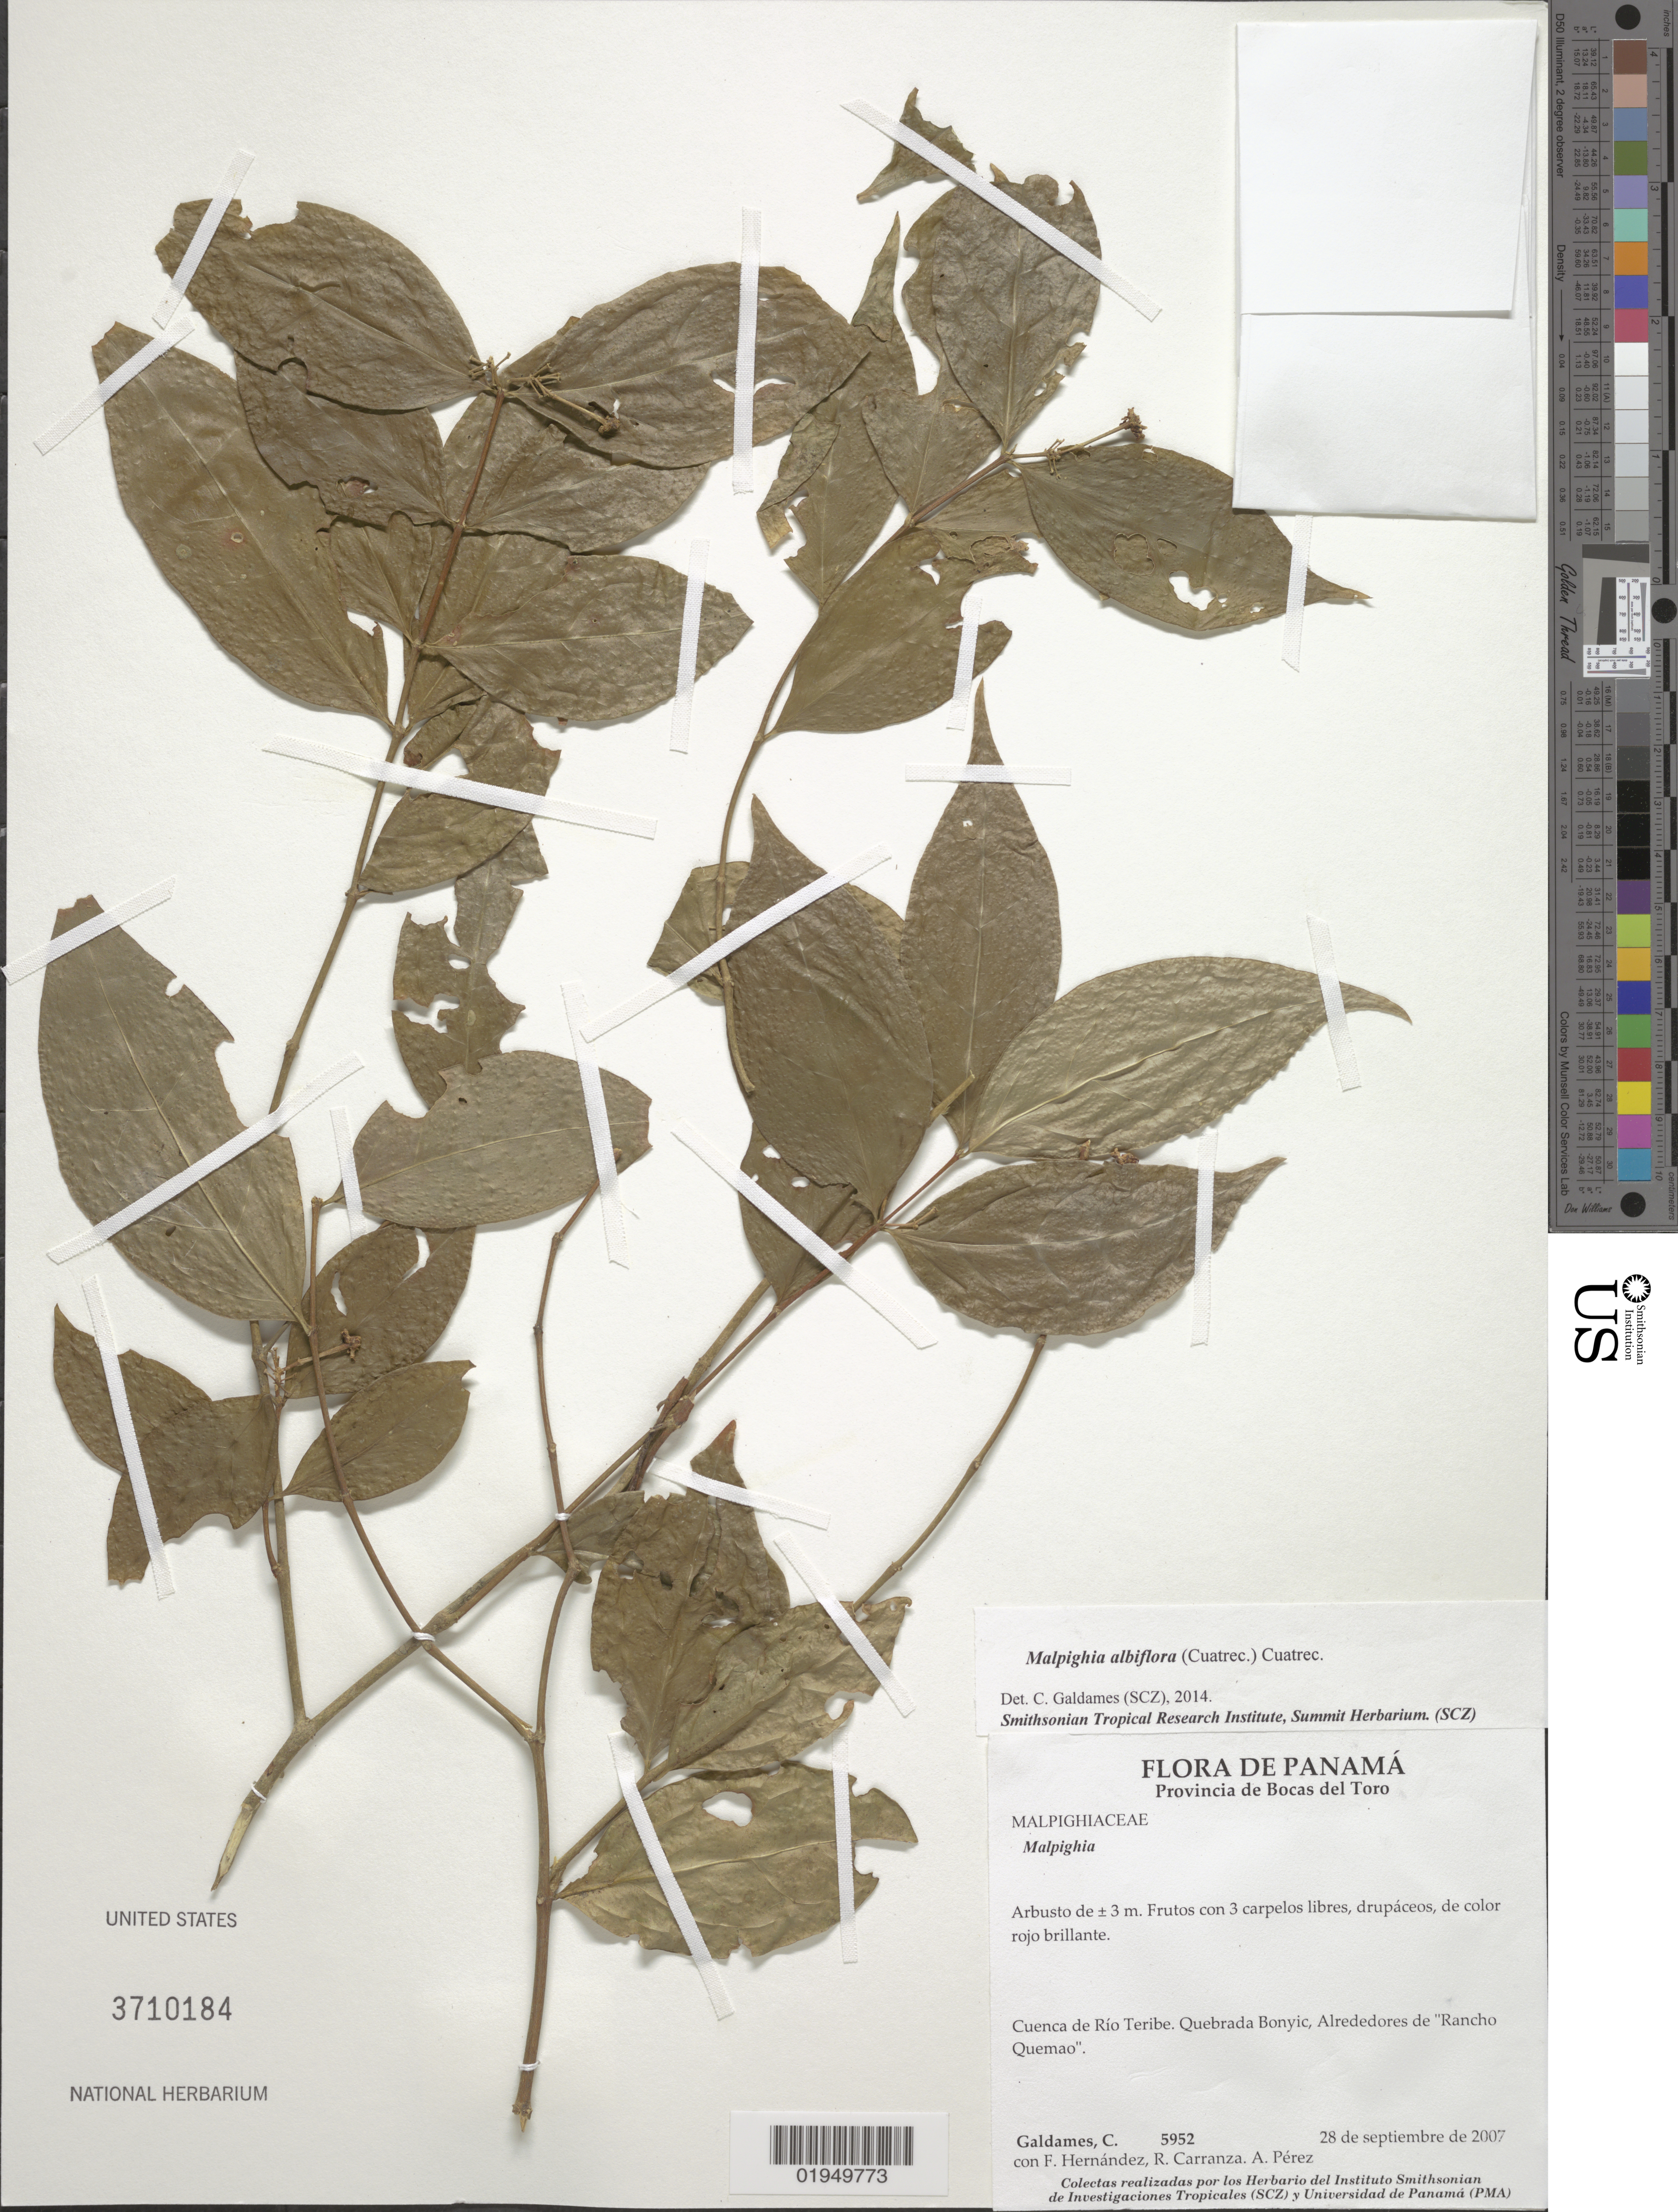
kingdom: Plantae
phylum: Tracheophyta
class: Magnoliopsida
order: Malpighiales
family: Malpighiaceae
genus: Malpighia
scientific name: Malpighia albiflora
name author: (Cuatrec.) Cuatrec.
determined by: Galdames, C.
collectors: C. Galdames, F. Hernandez, R. Carranza & A. Pérez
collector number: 5952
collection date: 2007-09-28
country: Panama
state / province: Bocas del Toro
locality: Cuenca de Rio Teribe. Quebrada Bonyic, Alrededores de "Rancho Quemao".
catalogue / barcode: US 3710184